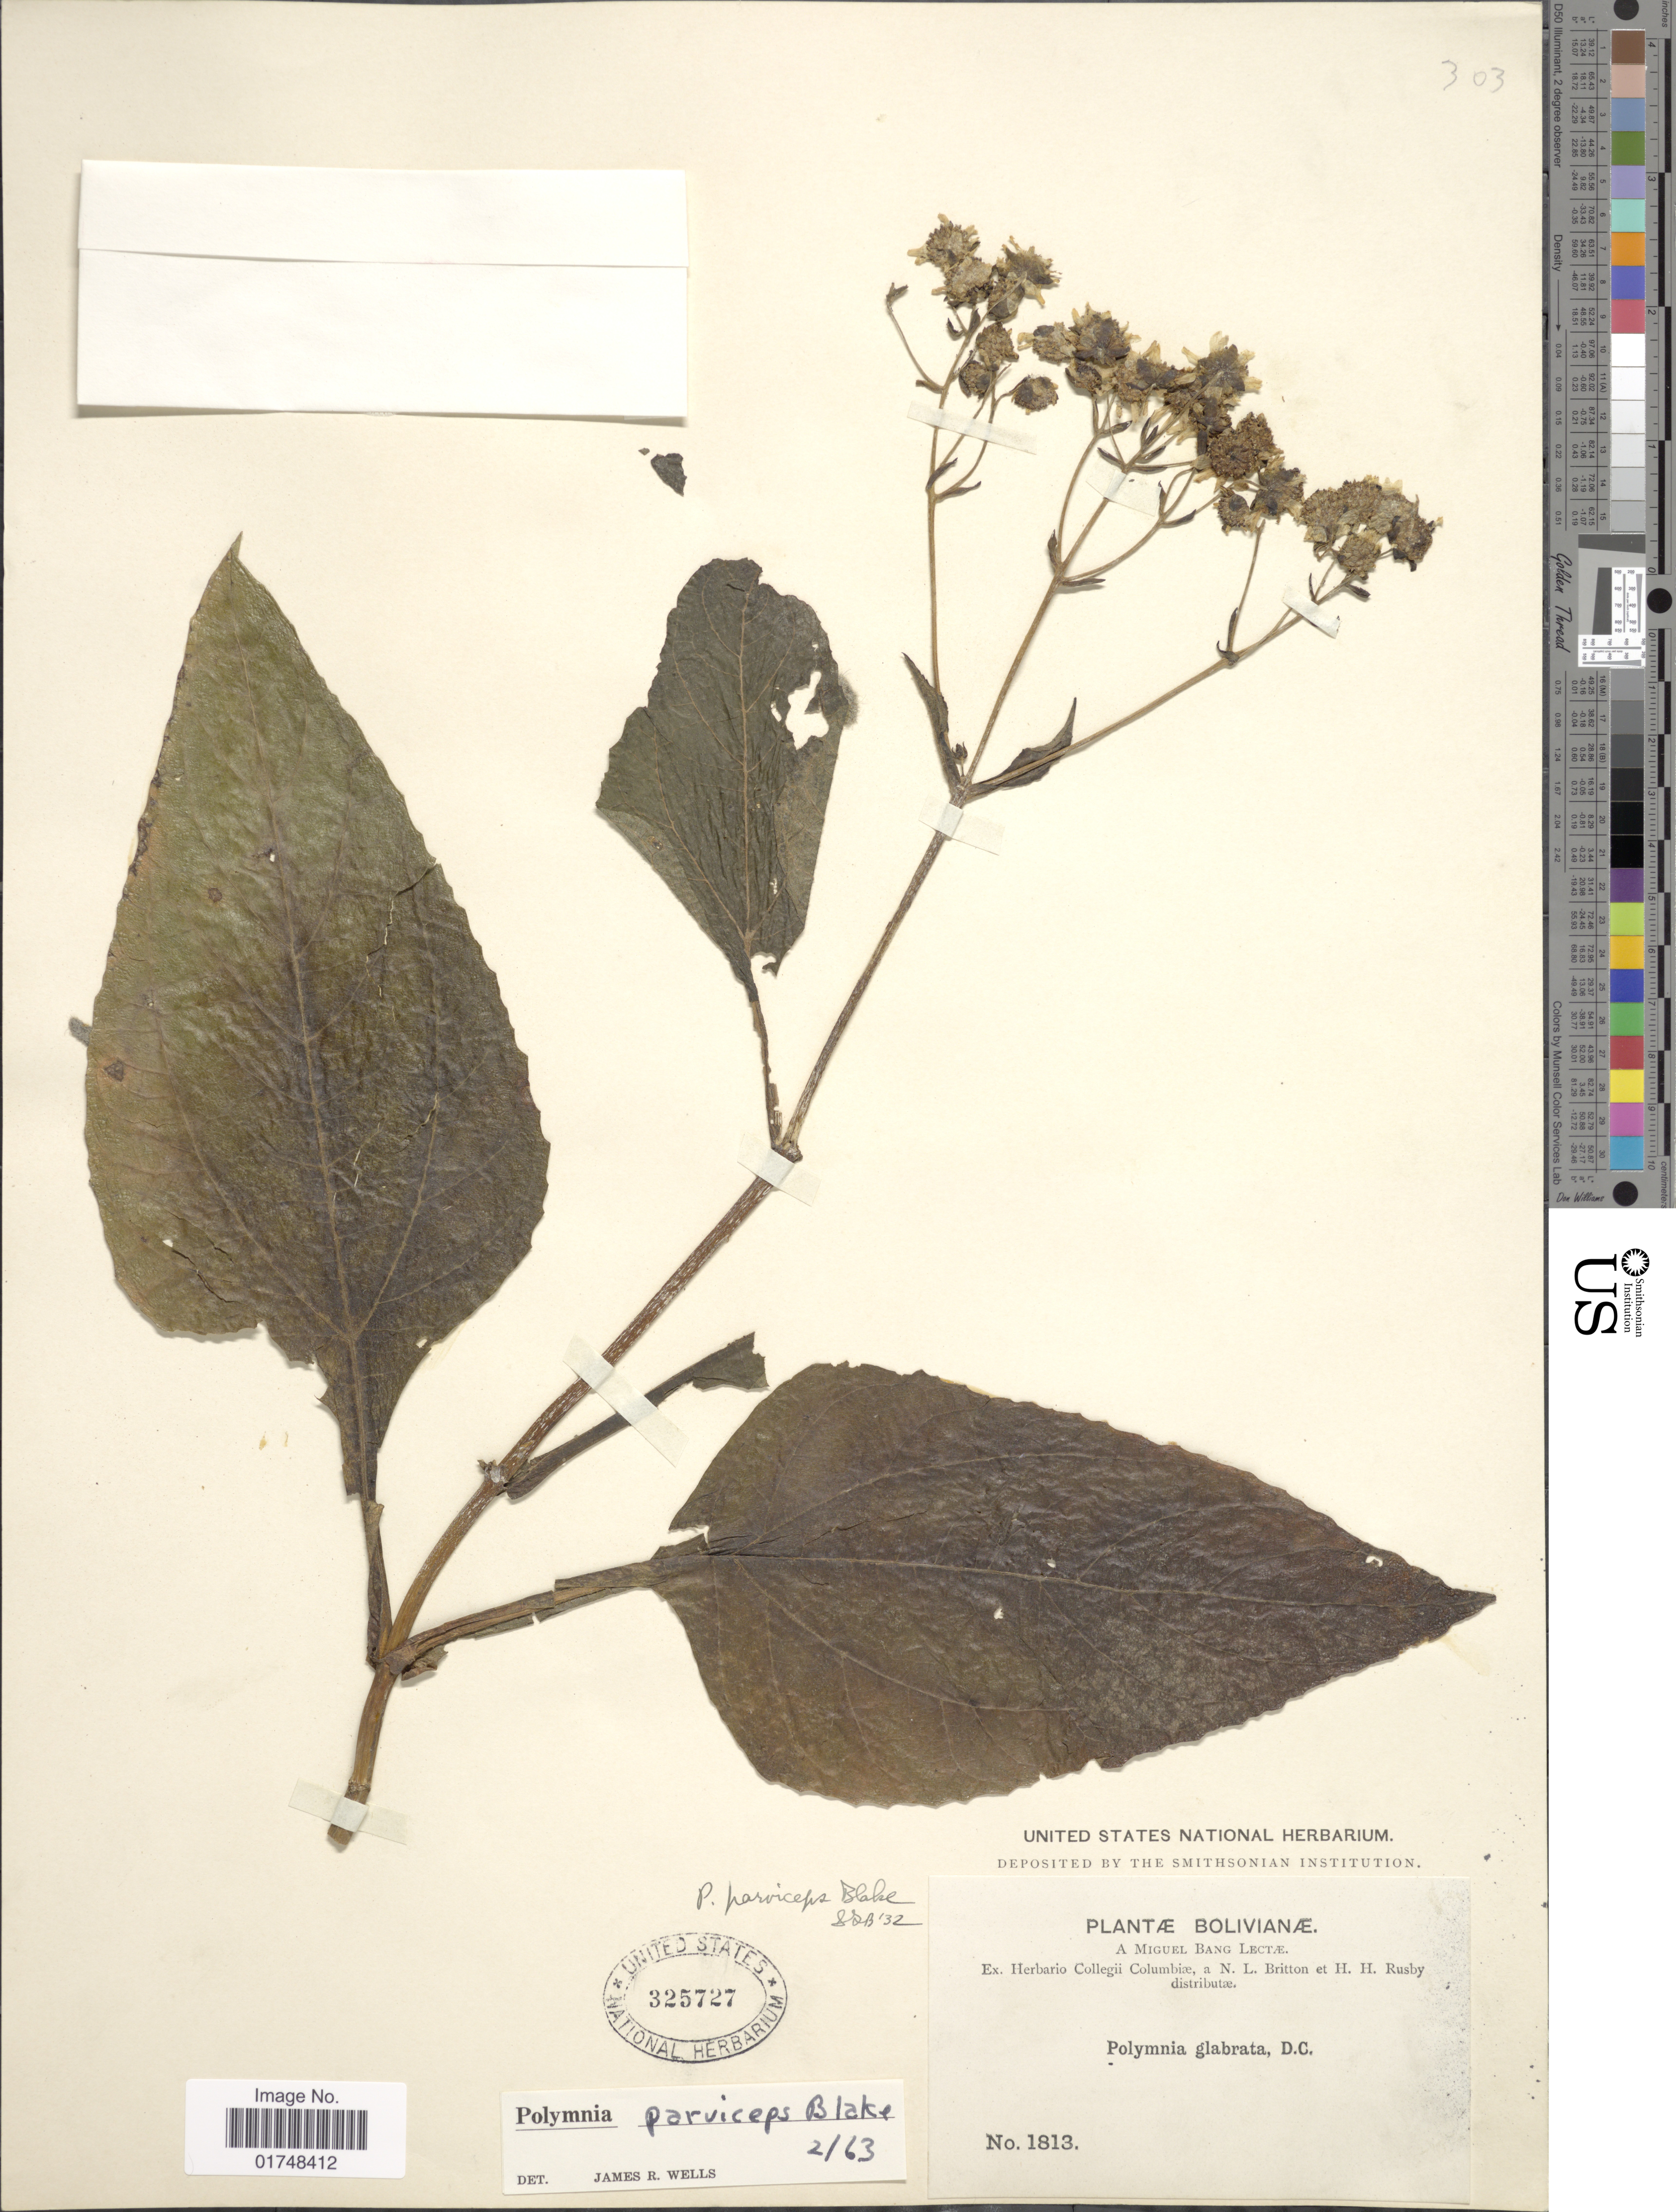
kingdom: Plantae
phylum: Tracheophyta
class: Magnoliopsida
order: Asterales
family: Asteraceae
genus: Smallanthus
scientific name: Smallanthus parviceps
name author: (S.F. Blake) H. Rob.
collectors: M. Bang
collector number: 1813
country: Bolivia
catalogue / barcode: US 325727